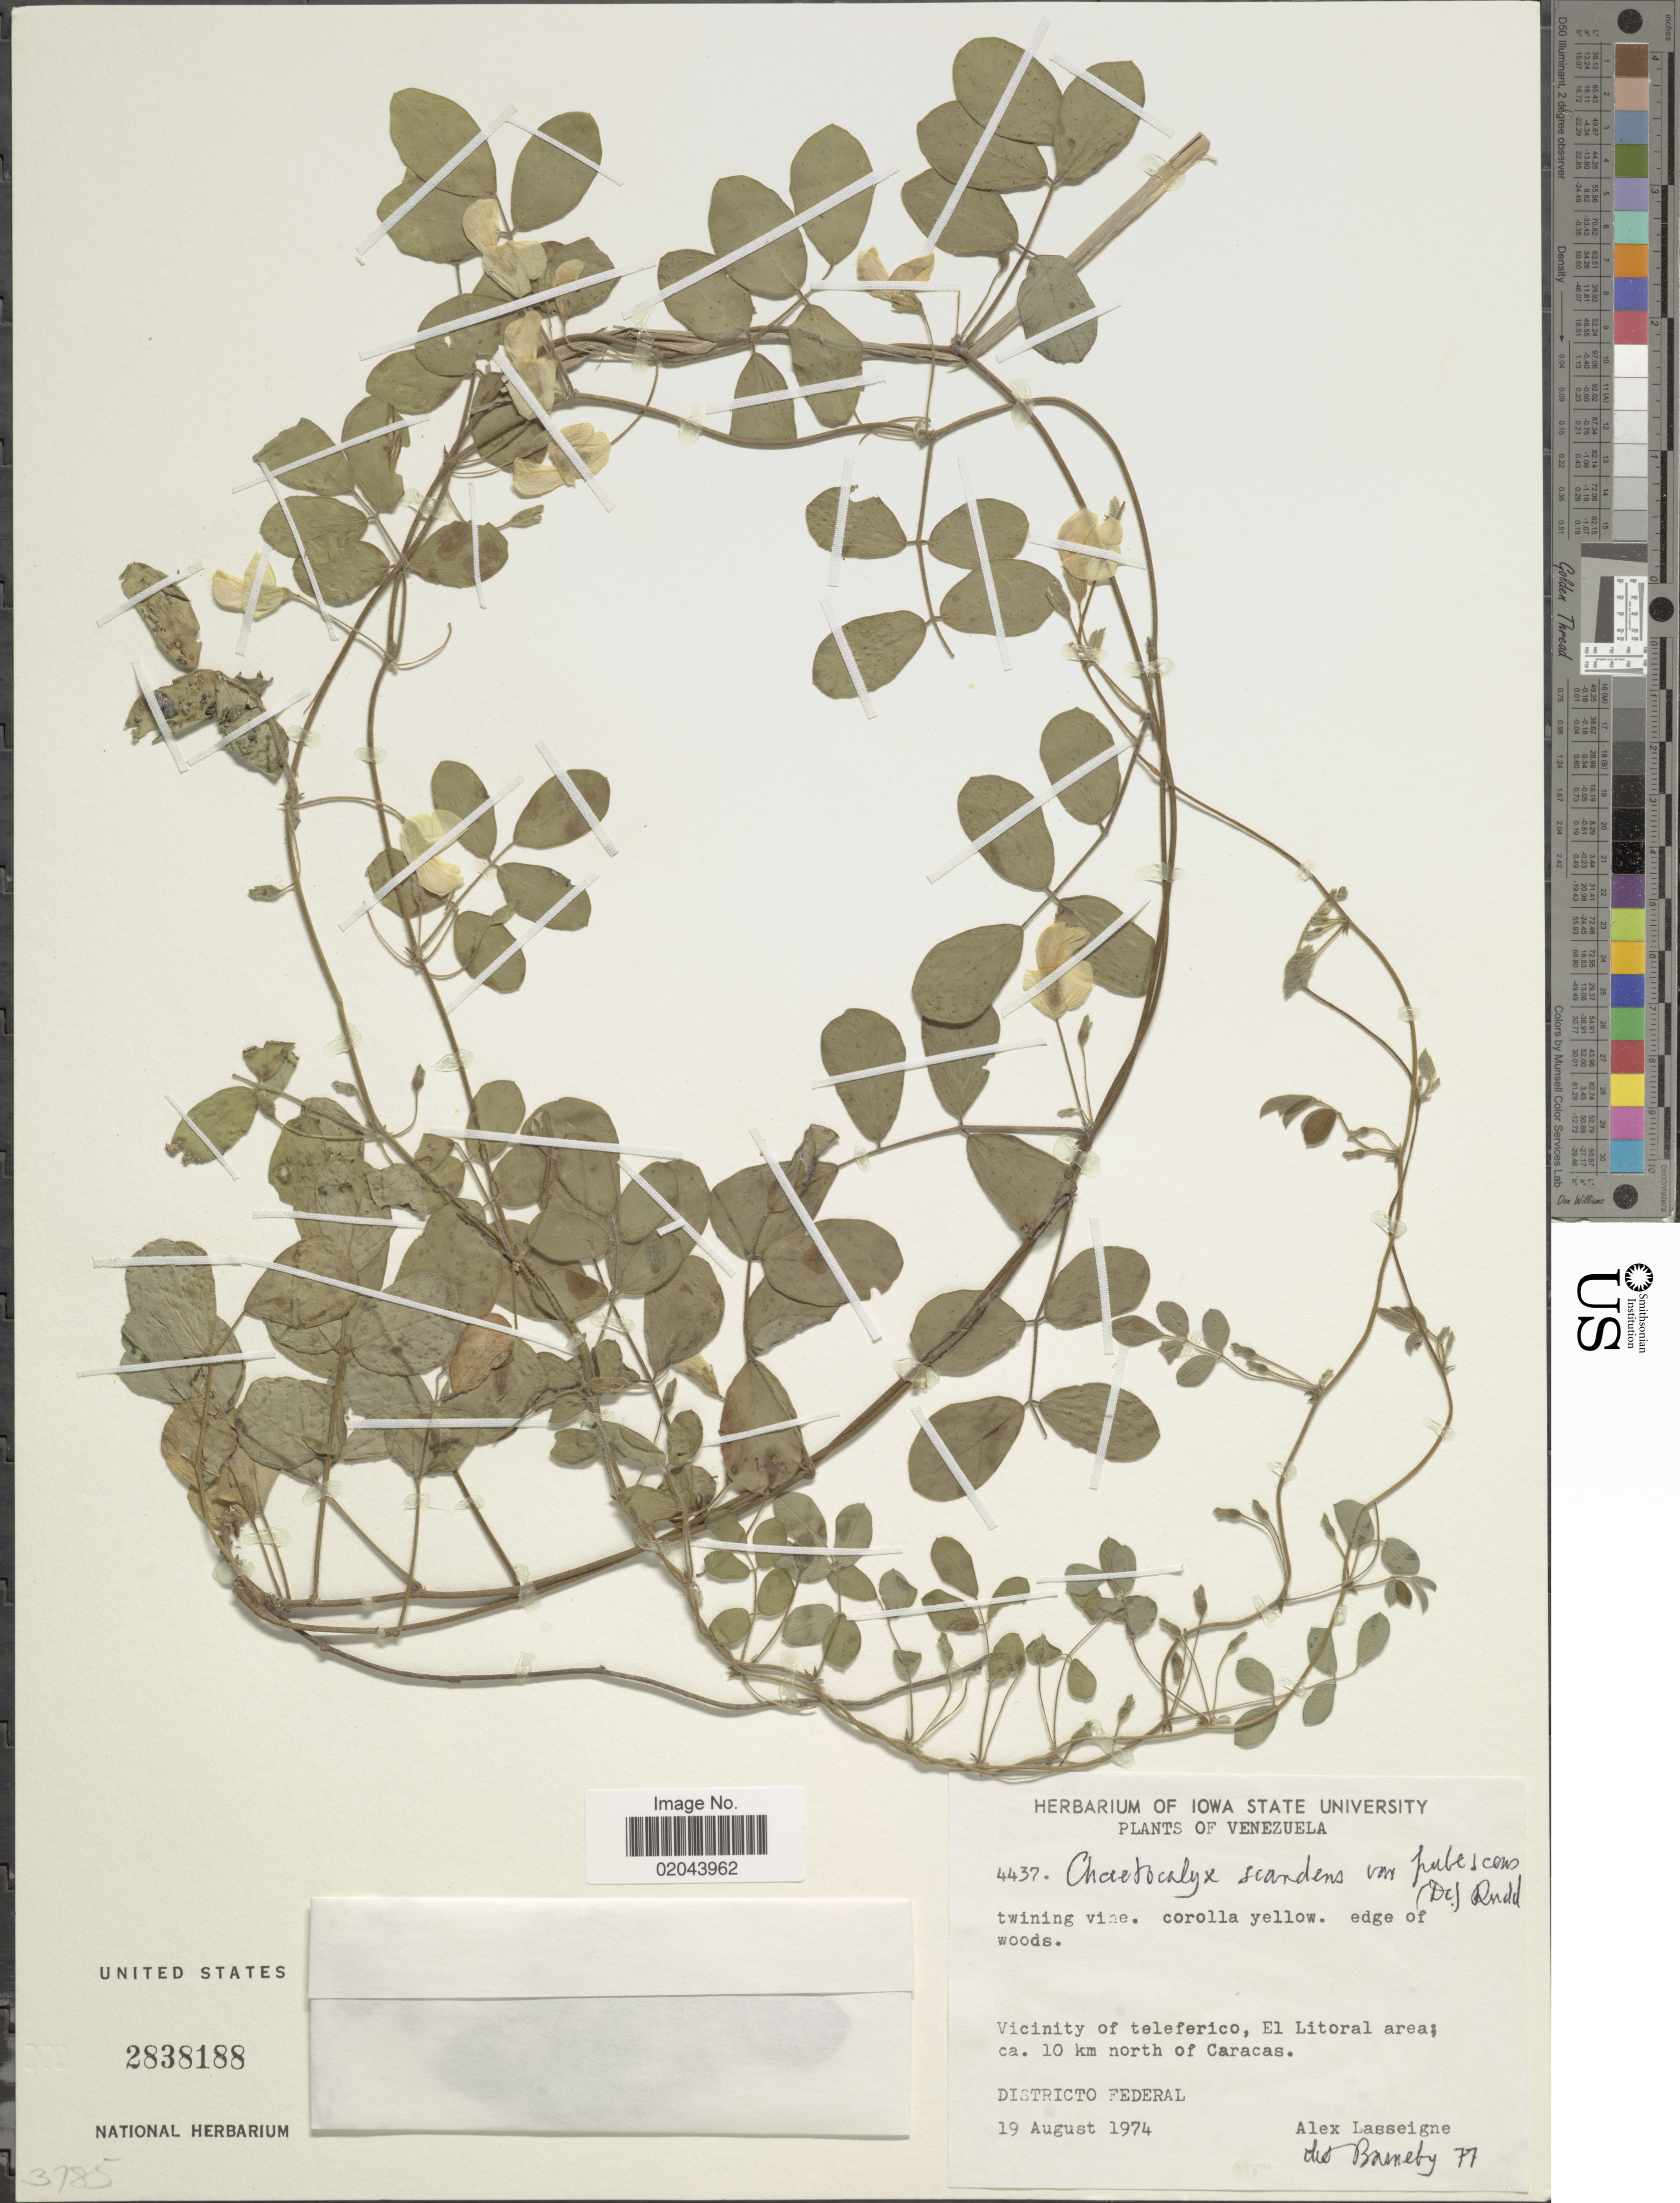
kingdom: Plantae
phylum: Tracheophyta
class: Magnoliopsida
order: Fabales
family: Fabaceae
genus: Chaetocalyx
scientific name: Chaetocalyx scandens var. pubescens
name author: (DC.) Rudd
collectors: A. Lasseigne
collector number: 4437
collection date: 1974-08-19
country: Venezuela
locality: Edge of woods, Vicinity of teleferico, El Litoralarea; ca. 10 km north of Caracas, Distrito Federal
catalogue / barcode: US 2838188